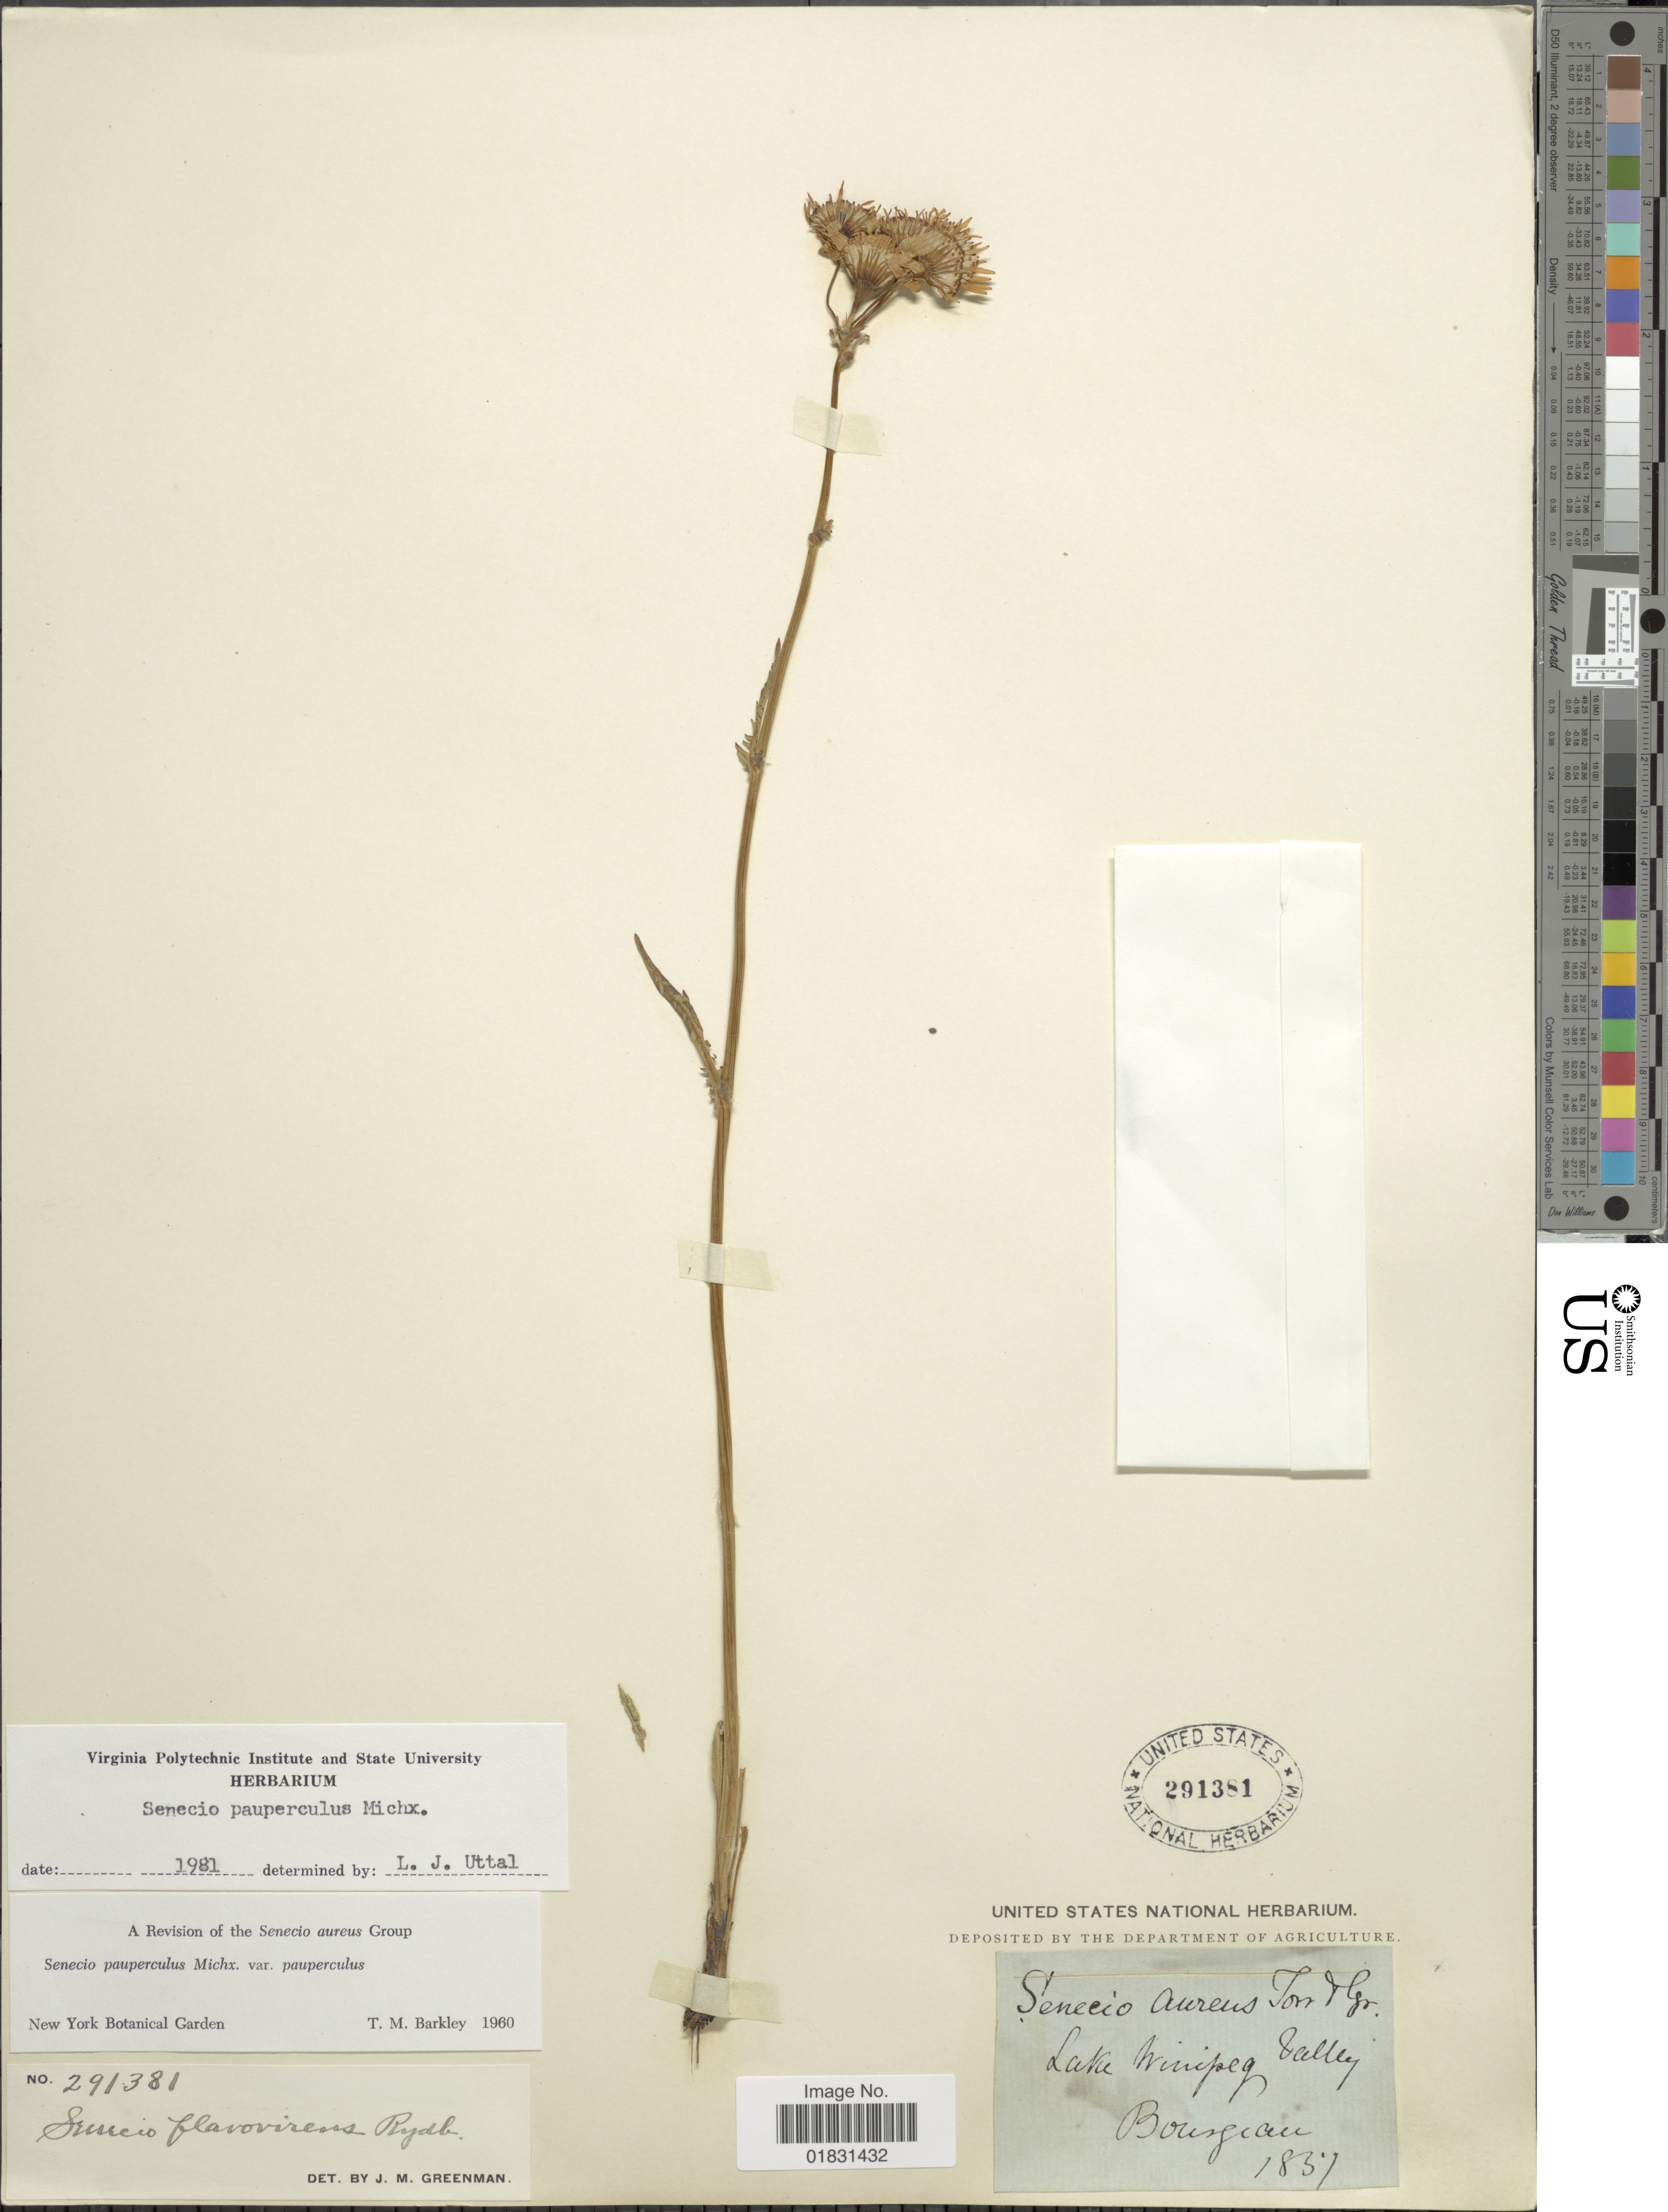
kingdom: Plantae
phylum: Tracheophyta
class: Magnoliopsida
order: Asterales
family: Asteraceae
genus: Packera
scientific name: Packera paupercula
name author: (Michx.) Á. Löve & D. Löve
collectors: -. Bourgeau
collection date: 1857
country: Canada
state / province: Manitoba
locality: Lake Winnipeg Valley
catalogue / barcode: US 291381